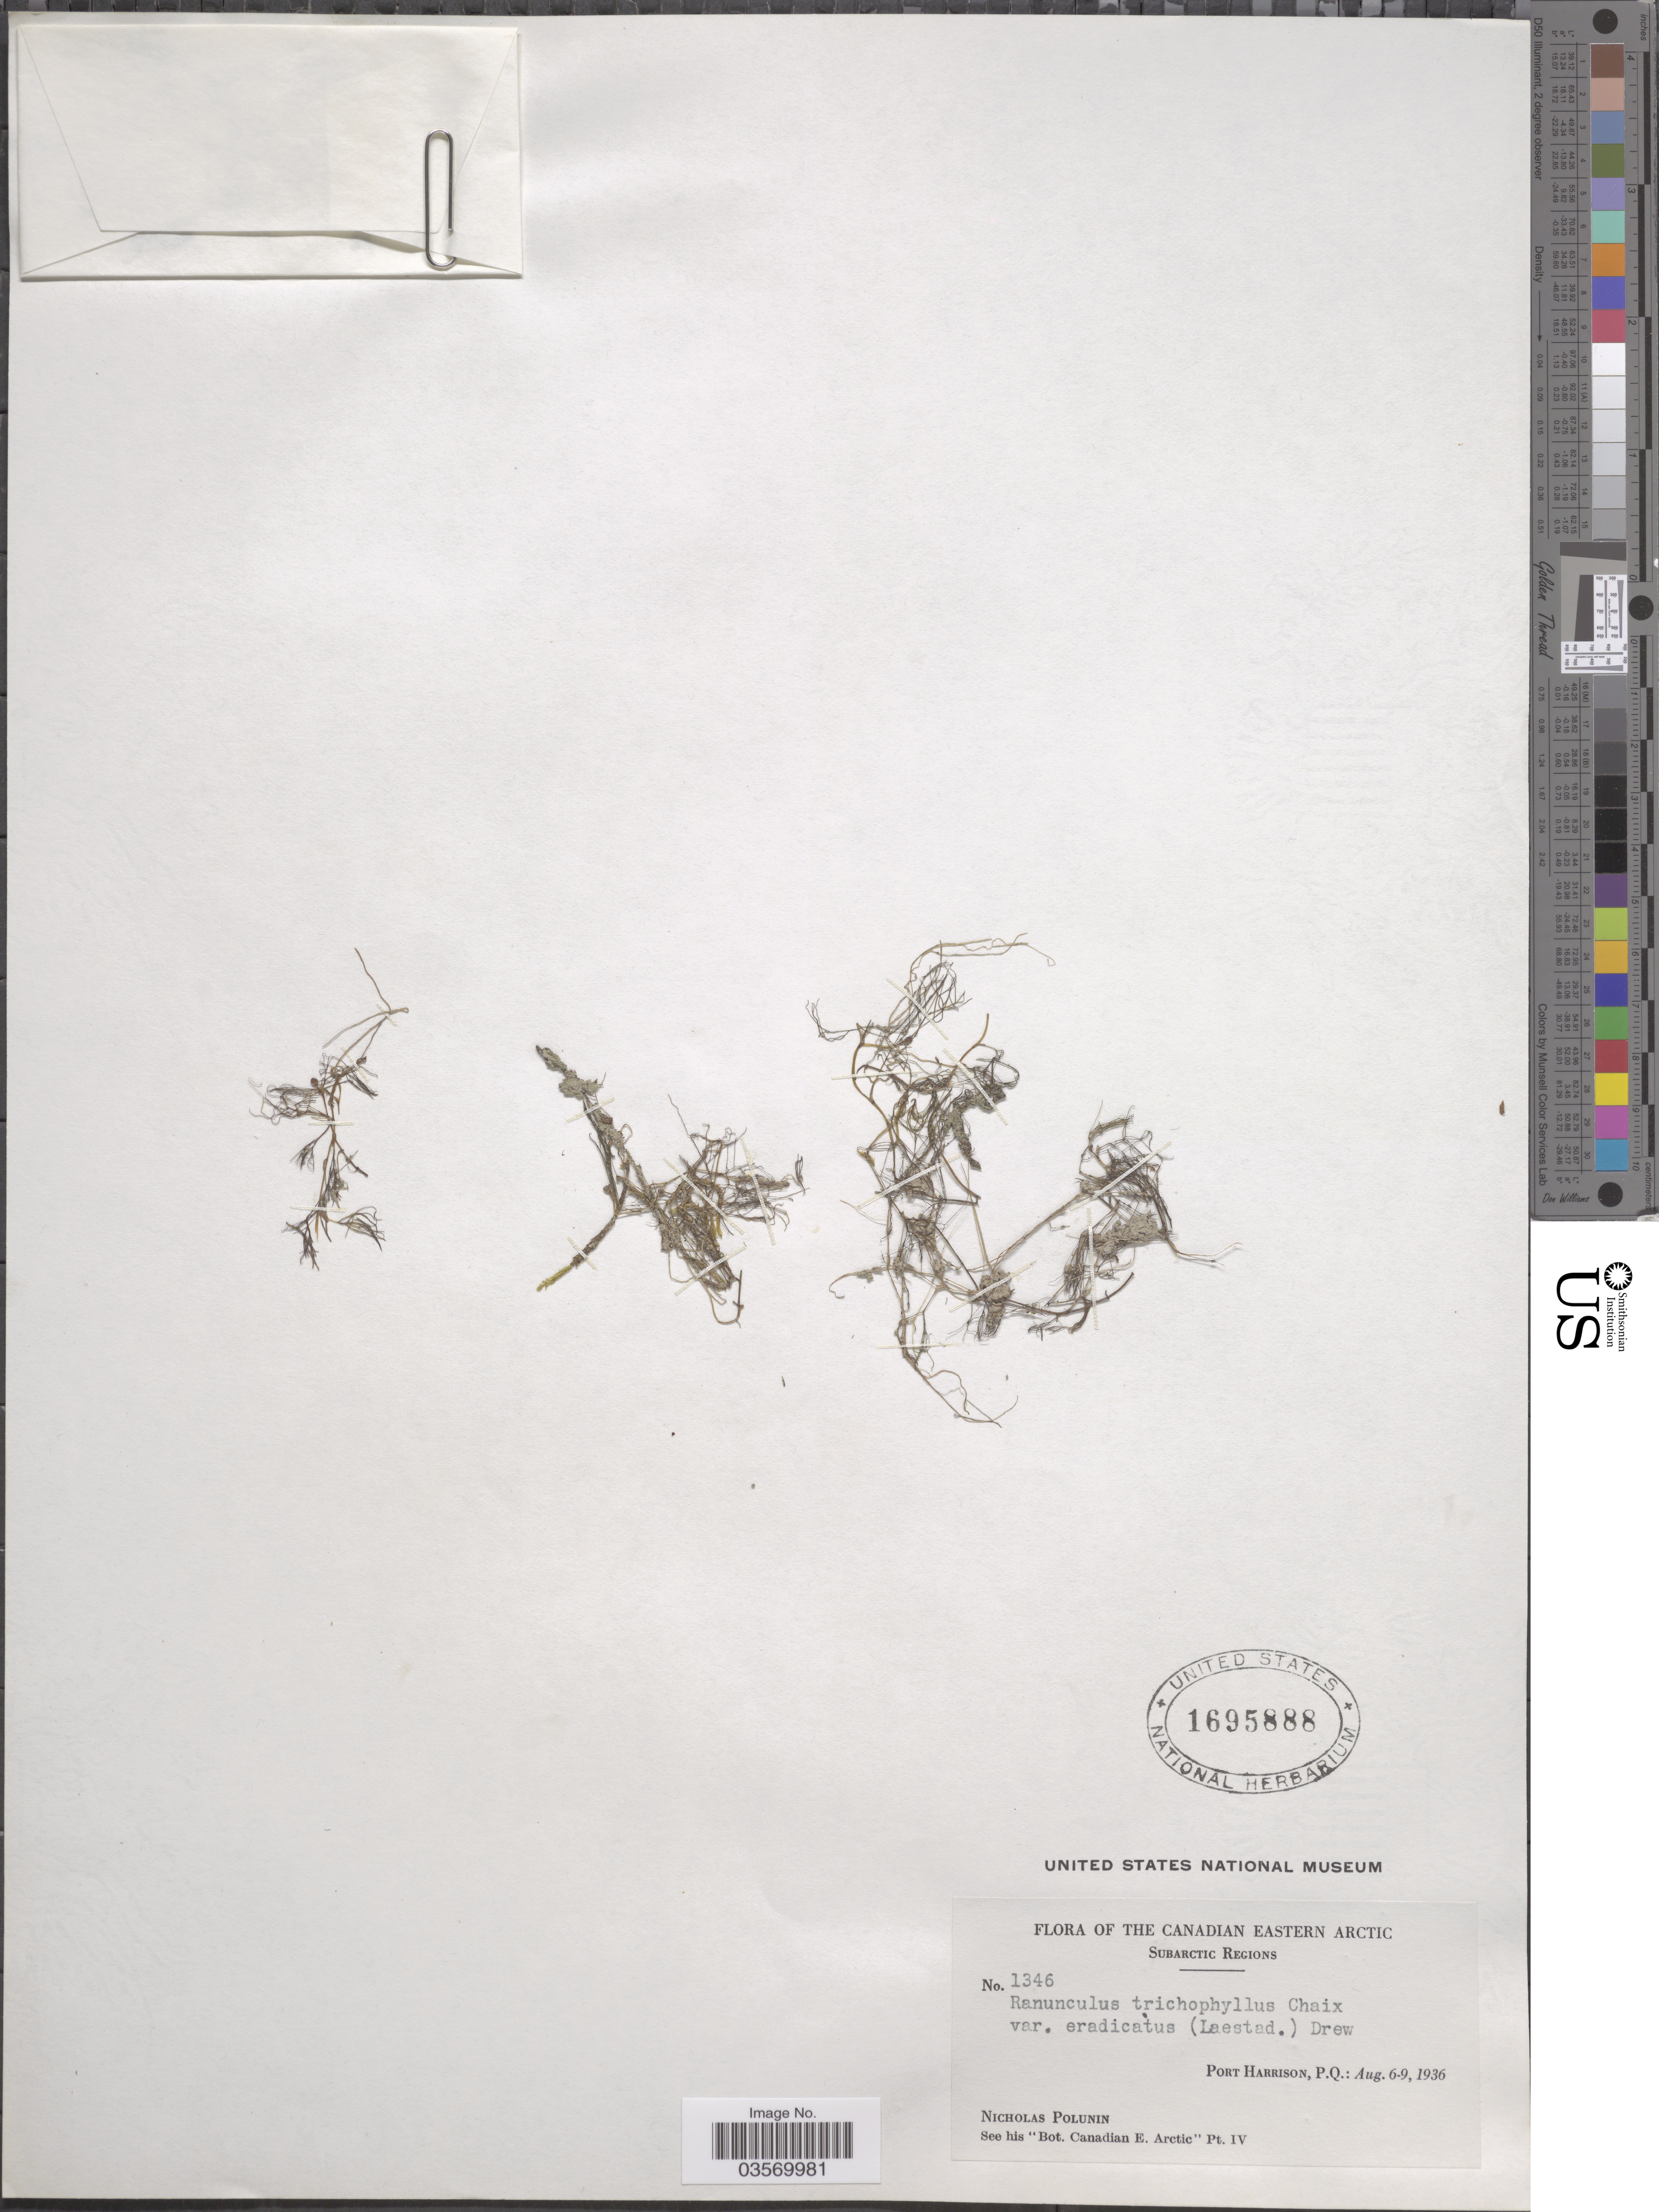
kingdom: Plantae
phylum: Tracheophyta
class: Magnoliopsida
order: Ranunculales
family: Ranunculaceae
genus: Ranunculus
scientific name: Ranunculus trichophyllus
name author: Chaix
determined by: Strong, Mark T., (BOT), Smithsonian Institution - National Museum of Natural History (UNITED STATES)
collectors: N. V. Polunin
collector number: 1346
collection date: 1936-08-06/1936-08-09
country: Canada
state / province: Quebec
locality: The Canadian Eastern Arctic. Subarctic Regions. Port Harrison, P. Q.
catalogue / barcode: US 1695888